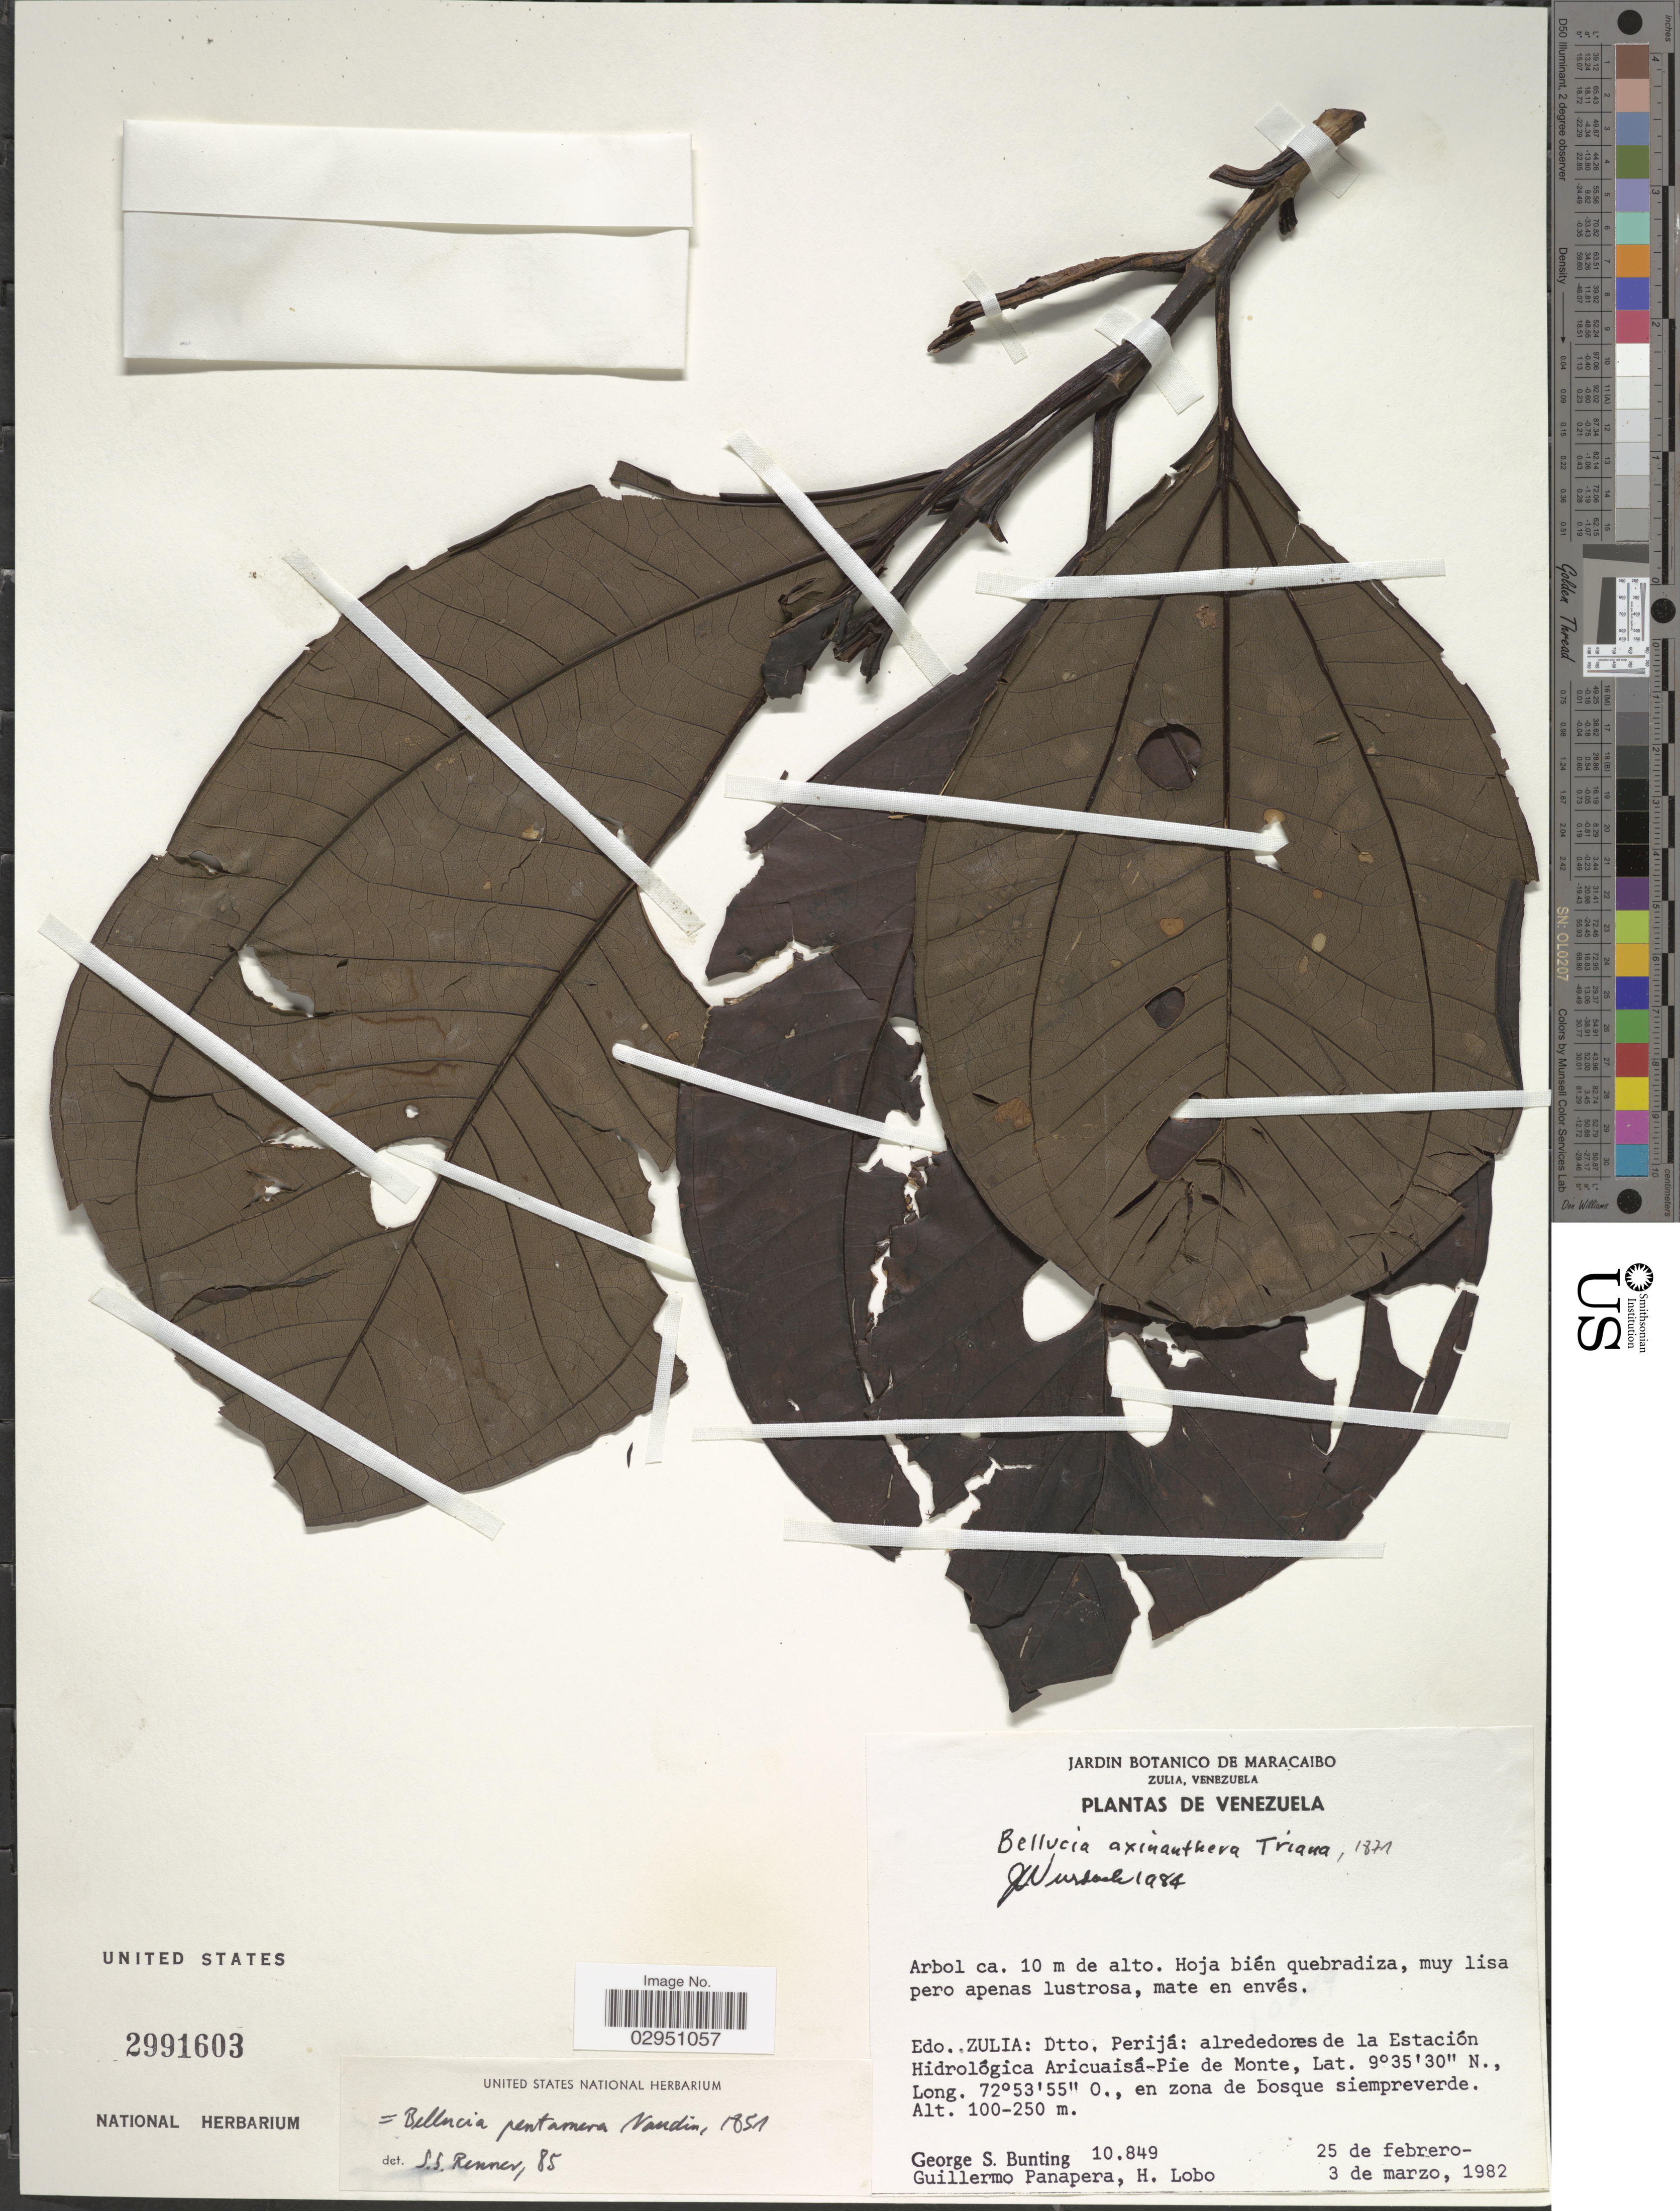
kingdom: Plantae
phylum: Tracheophyta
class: Magnoliopsida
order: Myrtales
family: Melastomataceae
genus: Bellucia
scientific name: Bellucia pentamera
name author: Naudin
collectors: G. S. Bunting, G. Panapera & H. Lobo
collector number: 10849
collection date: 1982-02-25/1982-03-03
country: Venezuela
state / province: Zulia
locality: Dtto. Perijá: alrededores de la Estación Hidrológica Aricuaisá-Pie de Monte.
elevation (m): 100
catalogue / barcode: US 2991603